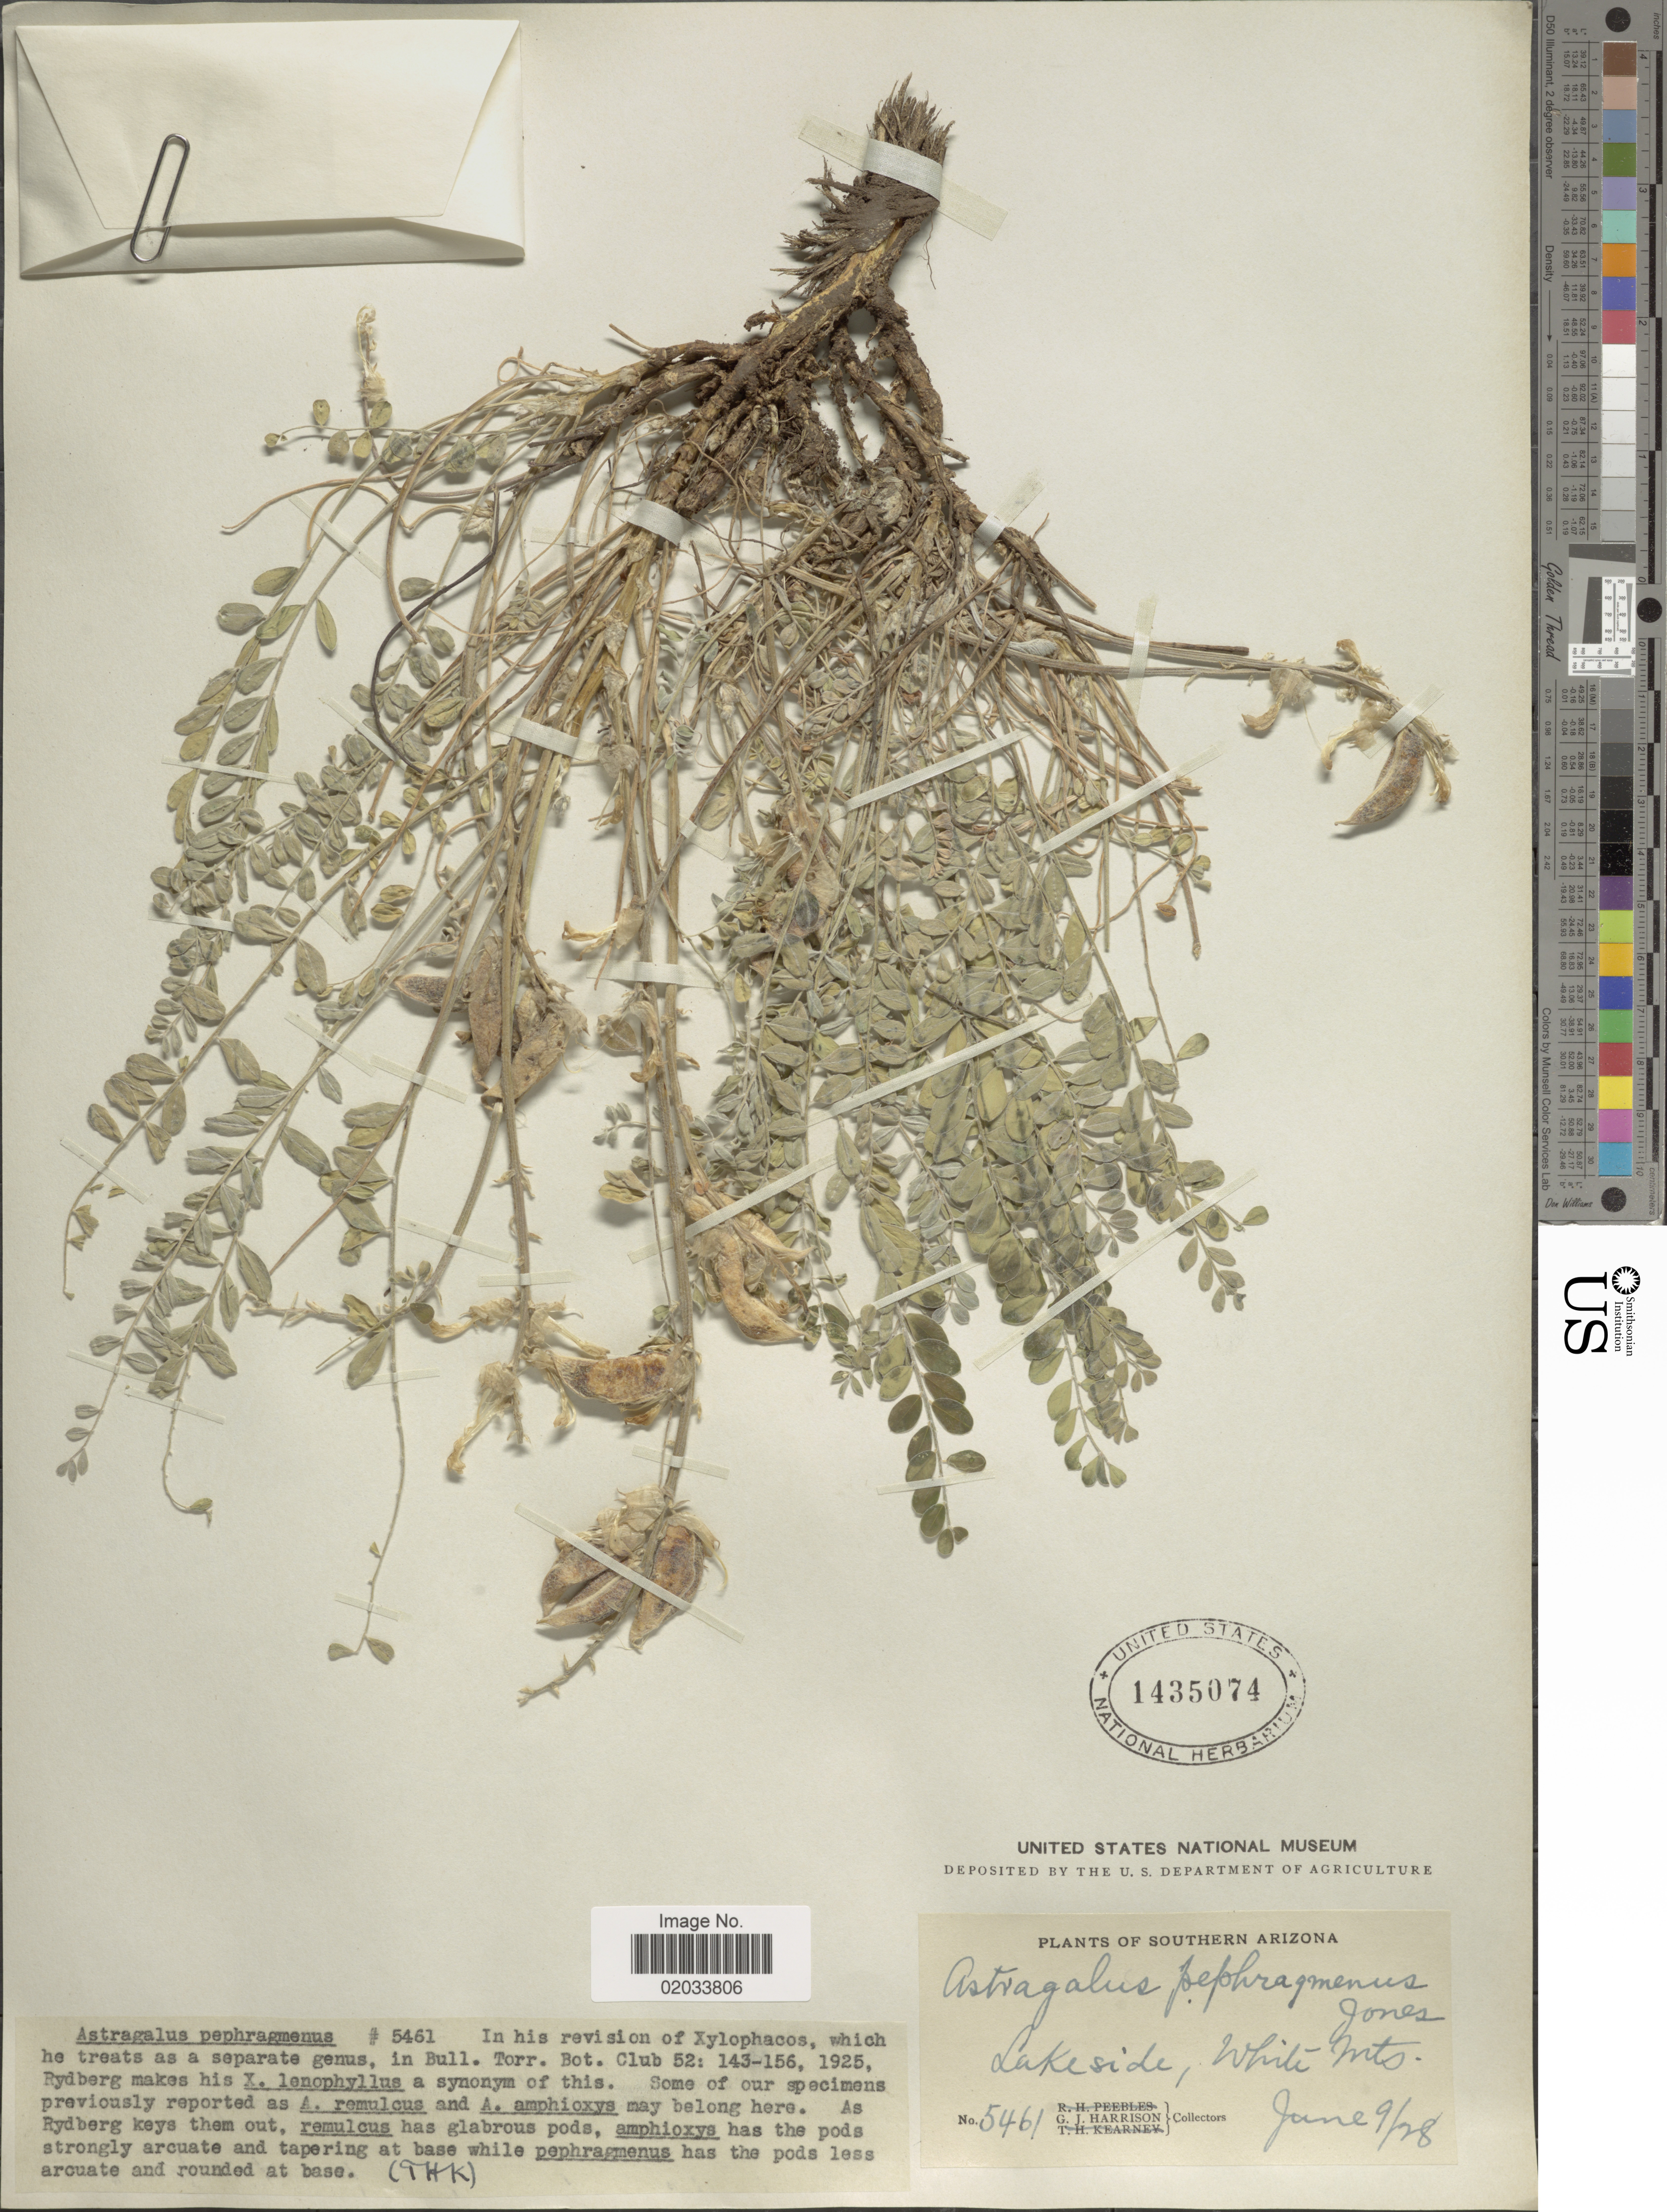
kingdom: Plantae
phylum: Tracheophyta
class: Magnoliopsida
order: Fabales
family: Fabaceae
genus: Astragalus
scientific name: Astragalus pephragmenus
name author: M.E. Jones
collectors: G. J. Harrison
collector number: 5461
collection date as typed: Transcribed d/m/y: 9/6/28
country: United States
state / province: Arizona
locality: Southern Arizona, Lakeside, White Mts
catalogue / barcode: US 1435074